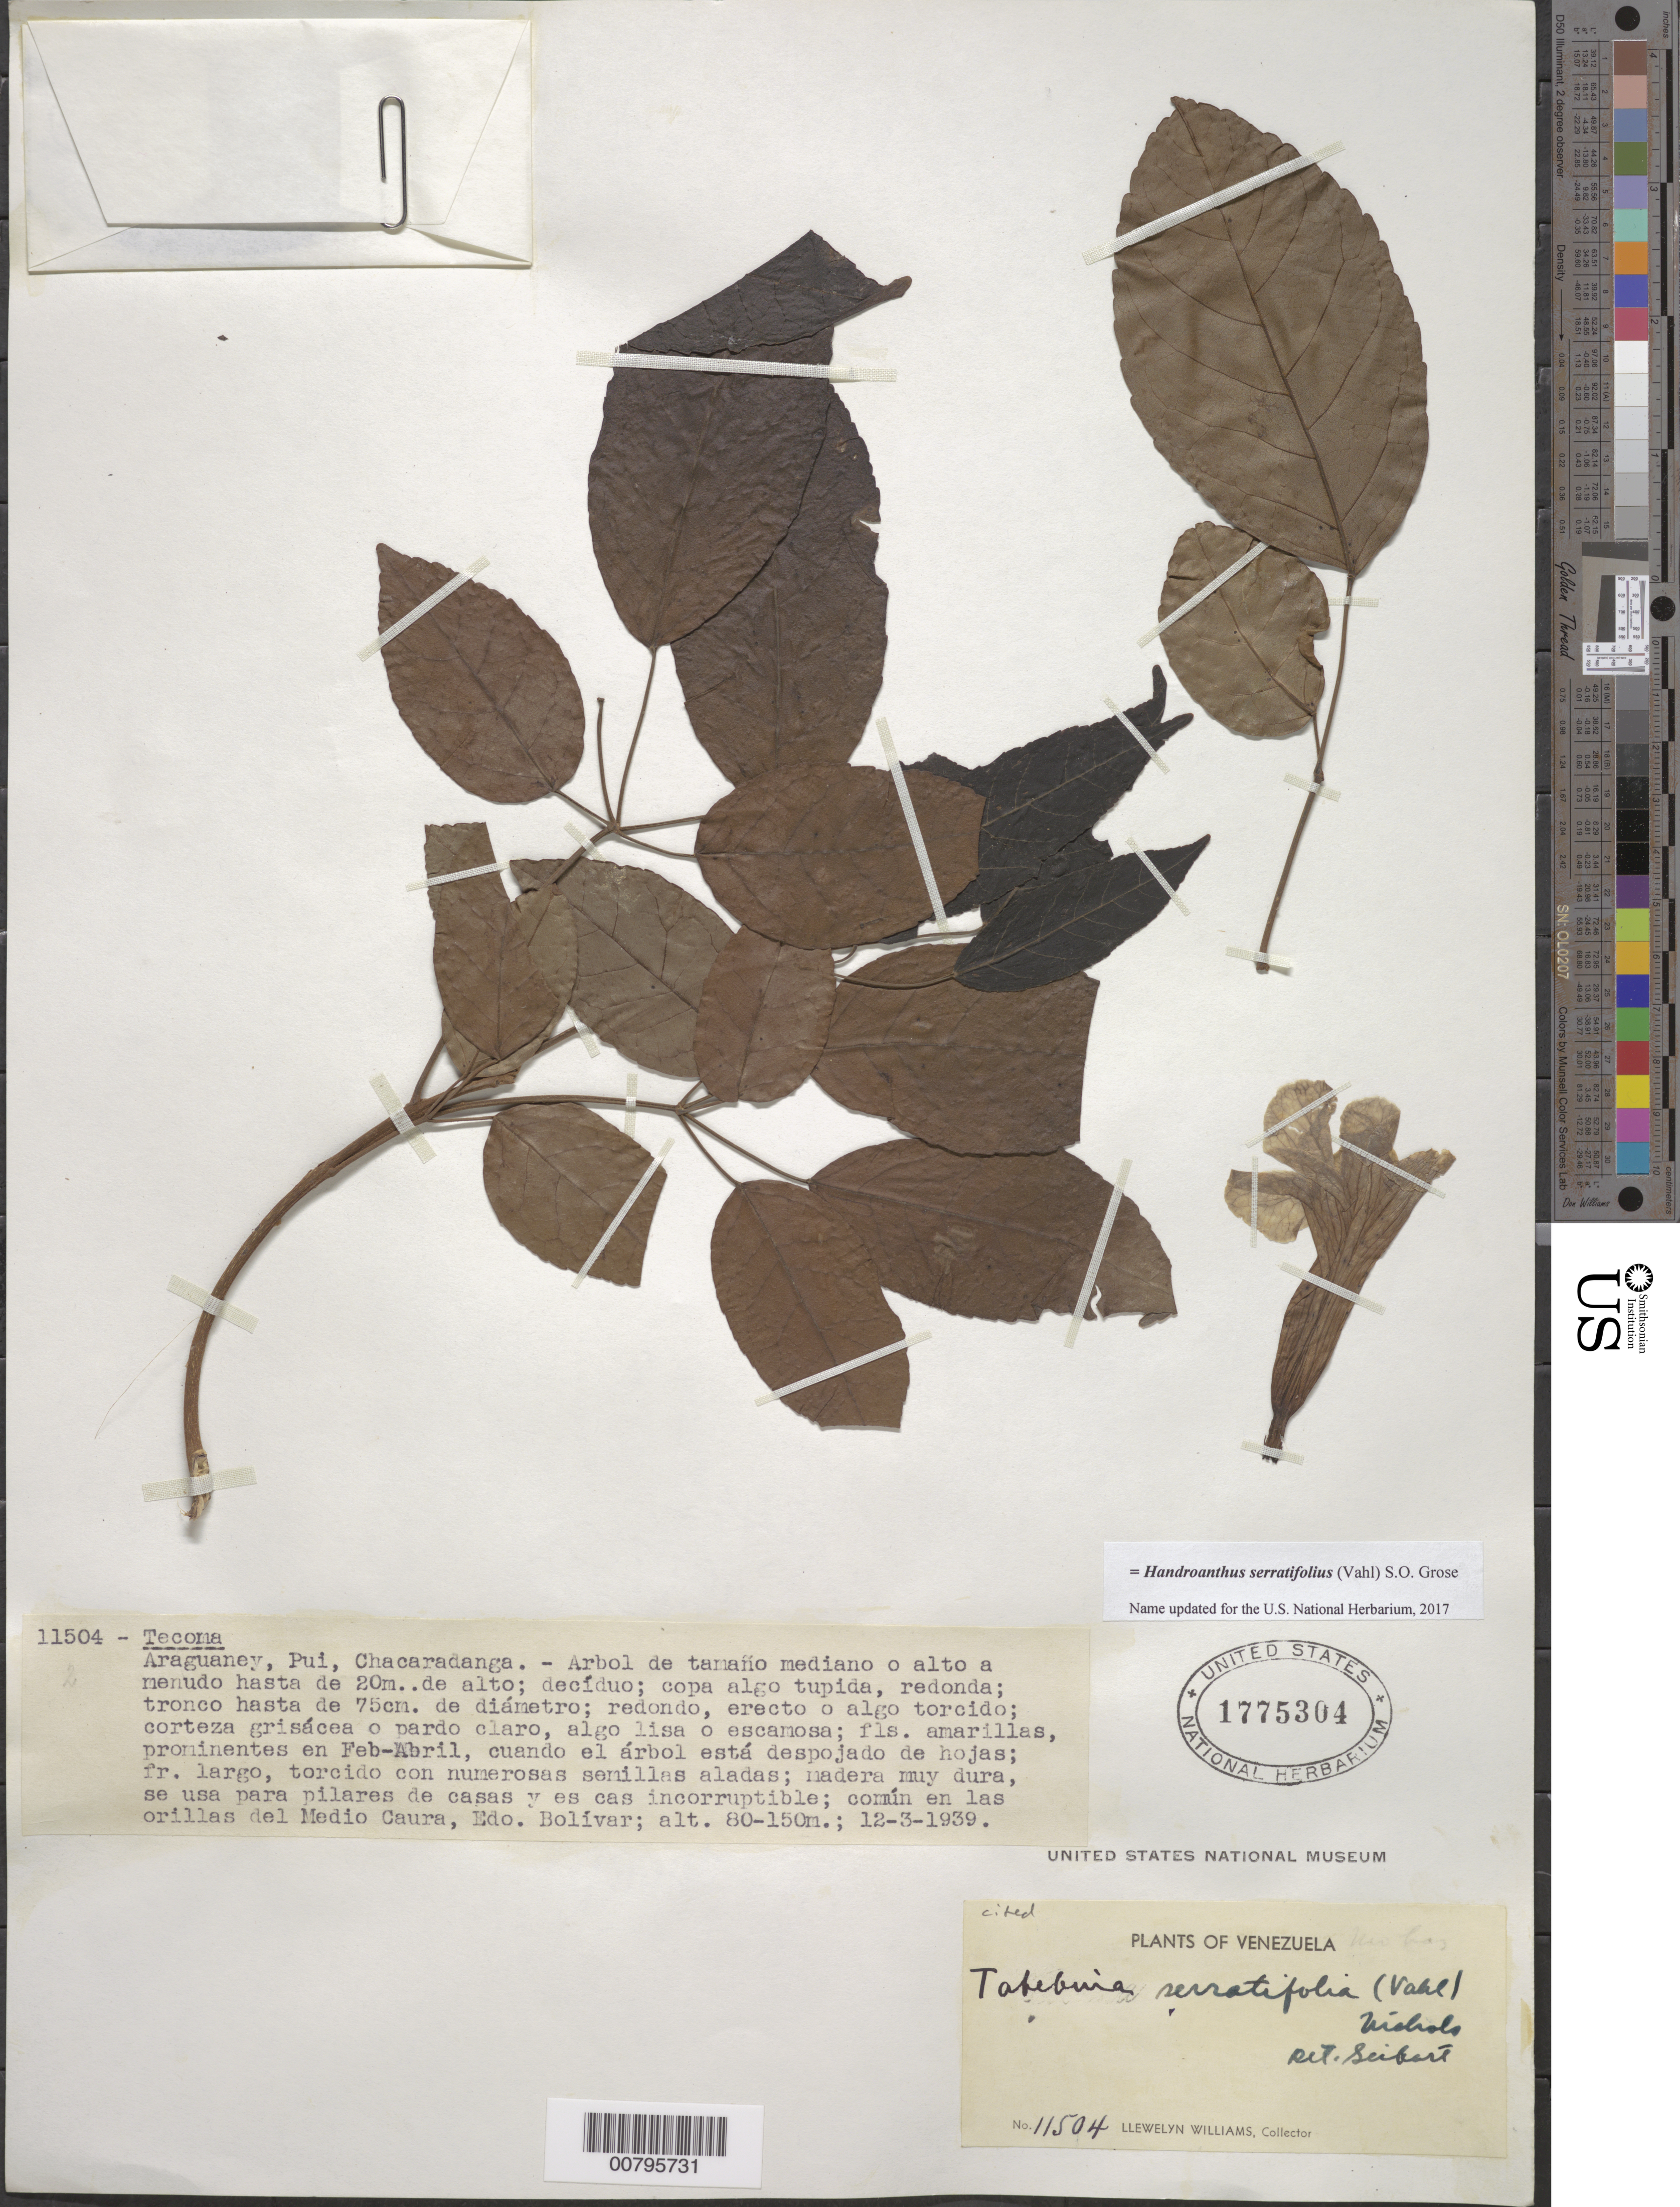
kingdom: Plantae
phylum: Tracheophyta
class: Magnoliopsida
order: Lamiales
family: Bignoniaceae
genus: Handroanthus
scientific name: Handroanthus serratifolius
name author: (Vahl) S.O. Grose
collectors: Ll. Williams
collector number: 11504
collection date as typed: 12-Mar-39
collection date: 1939-03-12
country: Venezuela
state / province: Bolívar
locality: Araguaney. Pui, Chacaradanga, Medio Caura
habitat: En las orillas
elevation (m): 80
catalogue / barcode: US 1775304